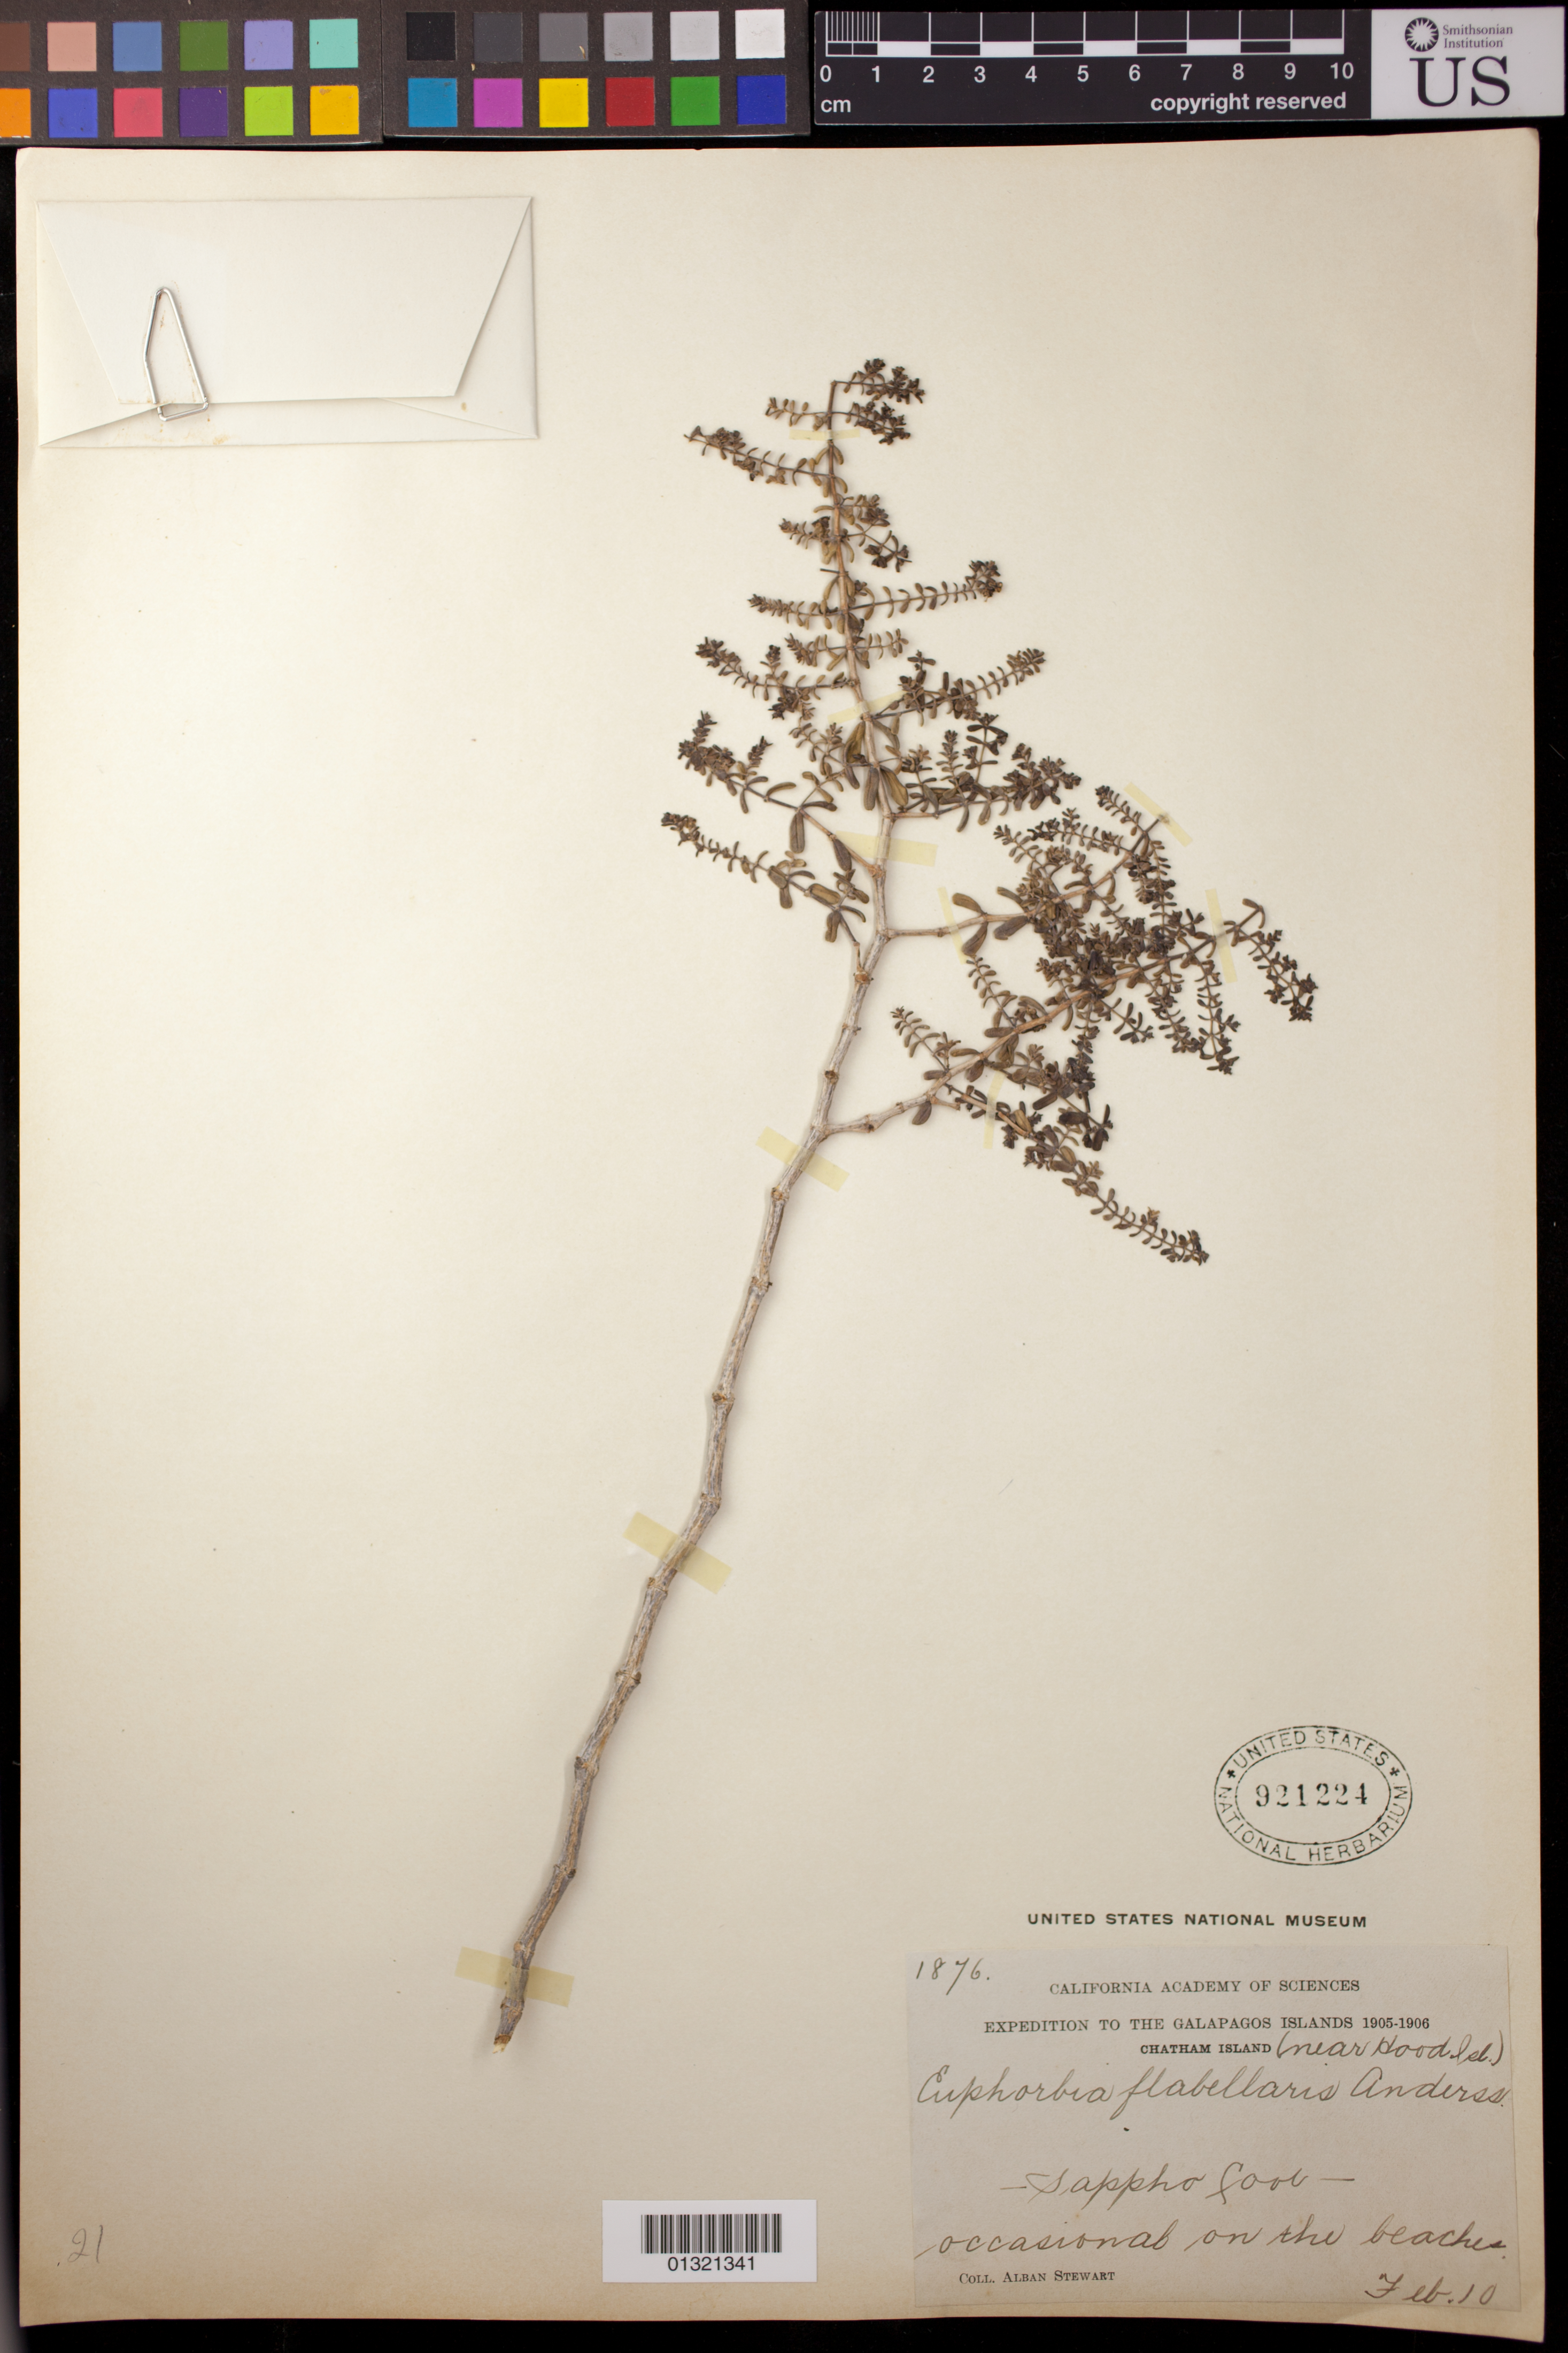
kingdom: Plantae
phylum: Tracheophyta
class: Magnoliopsida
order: Malpighiales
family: Euphorbiaceae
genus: Euphorbia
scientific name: Euphorbia recurva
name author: Hook. f.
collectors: A. Stewart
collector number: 1876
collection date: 1906-02-10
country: Ecuador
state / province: Colón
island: San Cristóbal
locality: Chatham Island (near Hood Isl.); Sappho Cove;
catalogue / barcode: US 921224